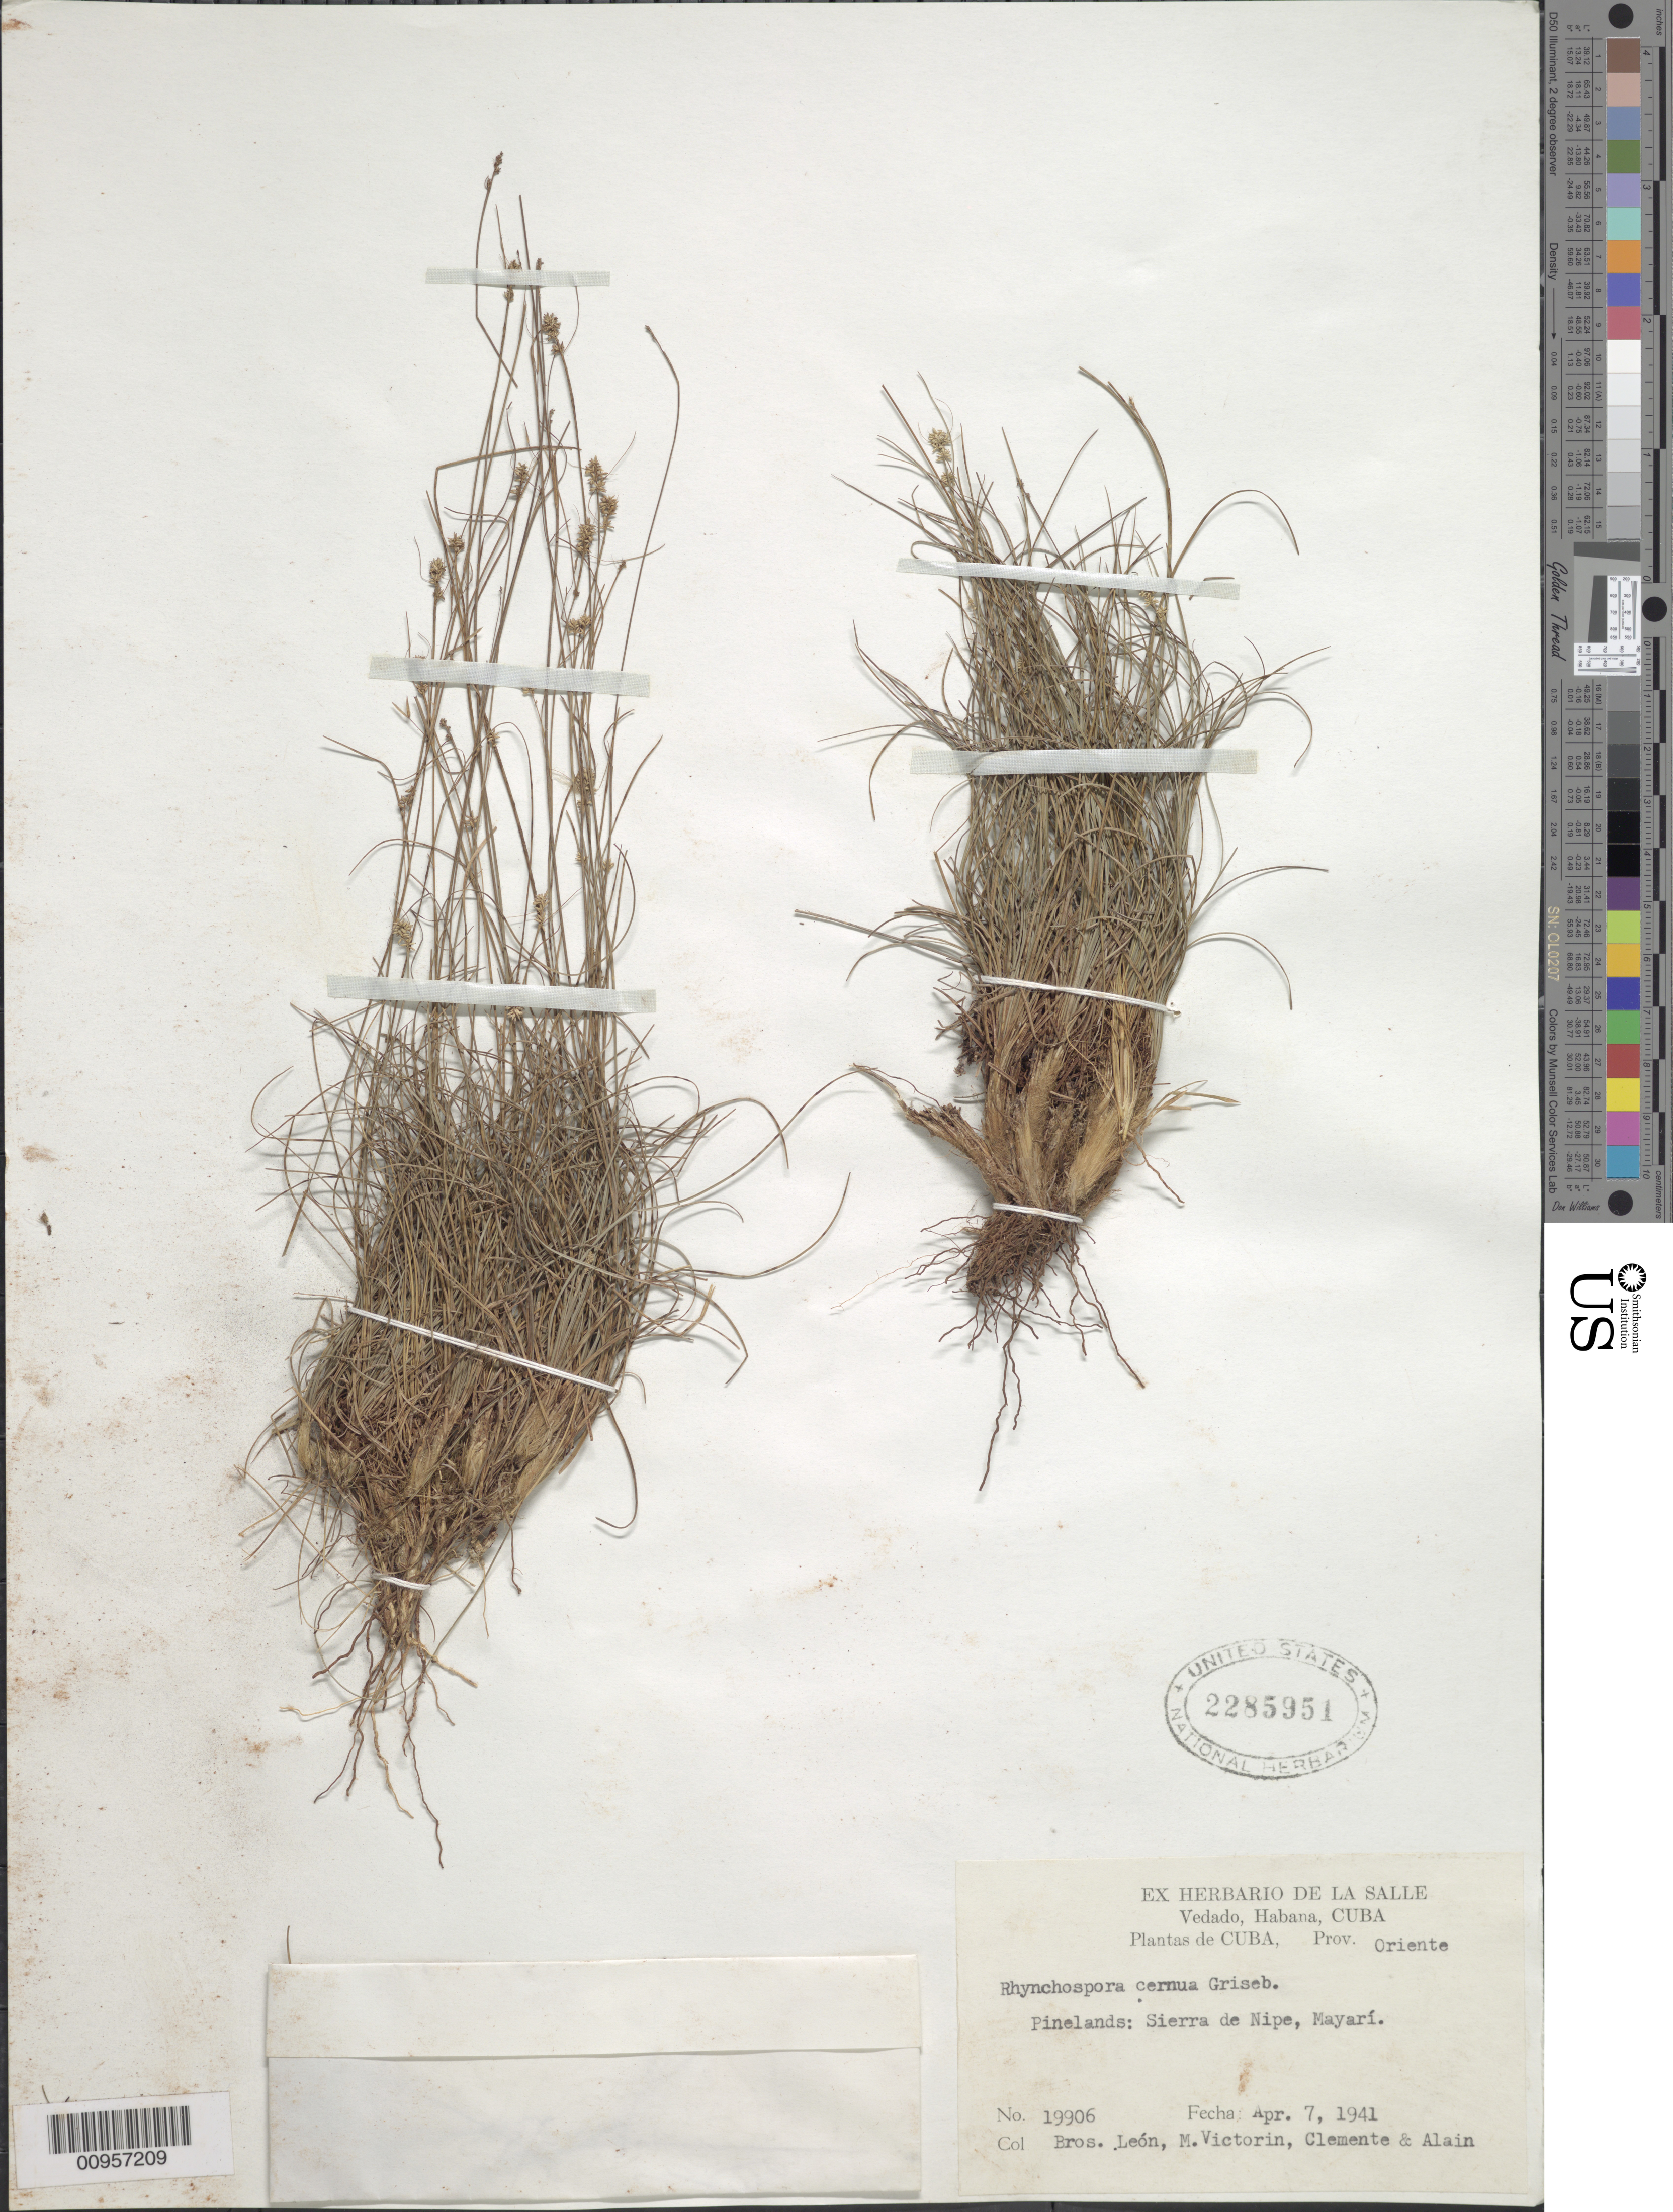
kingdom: Plantae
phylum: Tracheophyta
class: Liliopsida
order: Poales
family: Cyperaceae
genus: Rhynchospora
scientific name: Rhynchospora cernua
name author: Griseb.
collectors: Bro. León, F. Victorin, -- Clemente & A. H. Liogier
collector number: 19906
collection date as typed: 07 Apr 1941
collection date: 1941-04-07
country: Cuba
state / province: Holguín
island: Cuba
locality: Pinelands, Sierra de Nipe, Mayarí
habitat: Pinelands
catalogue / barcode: US 2285951